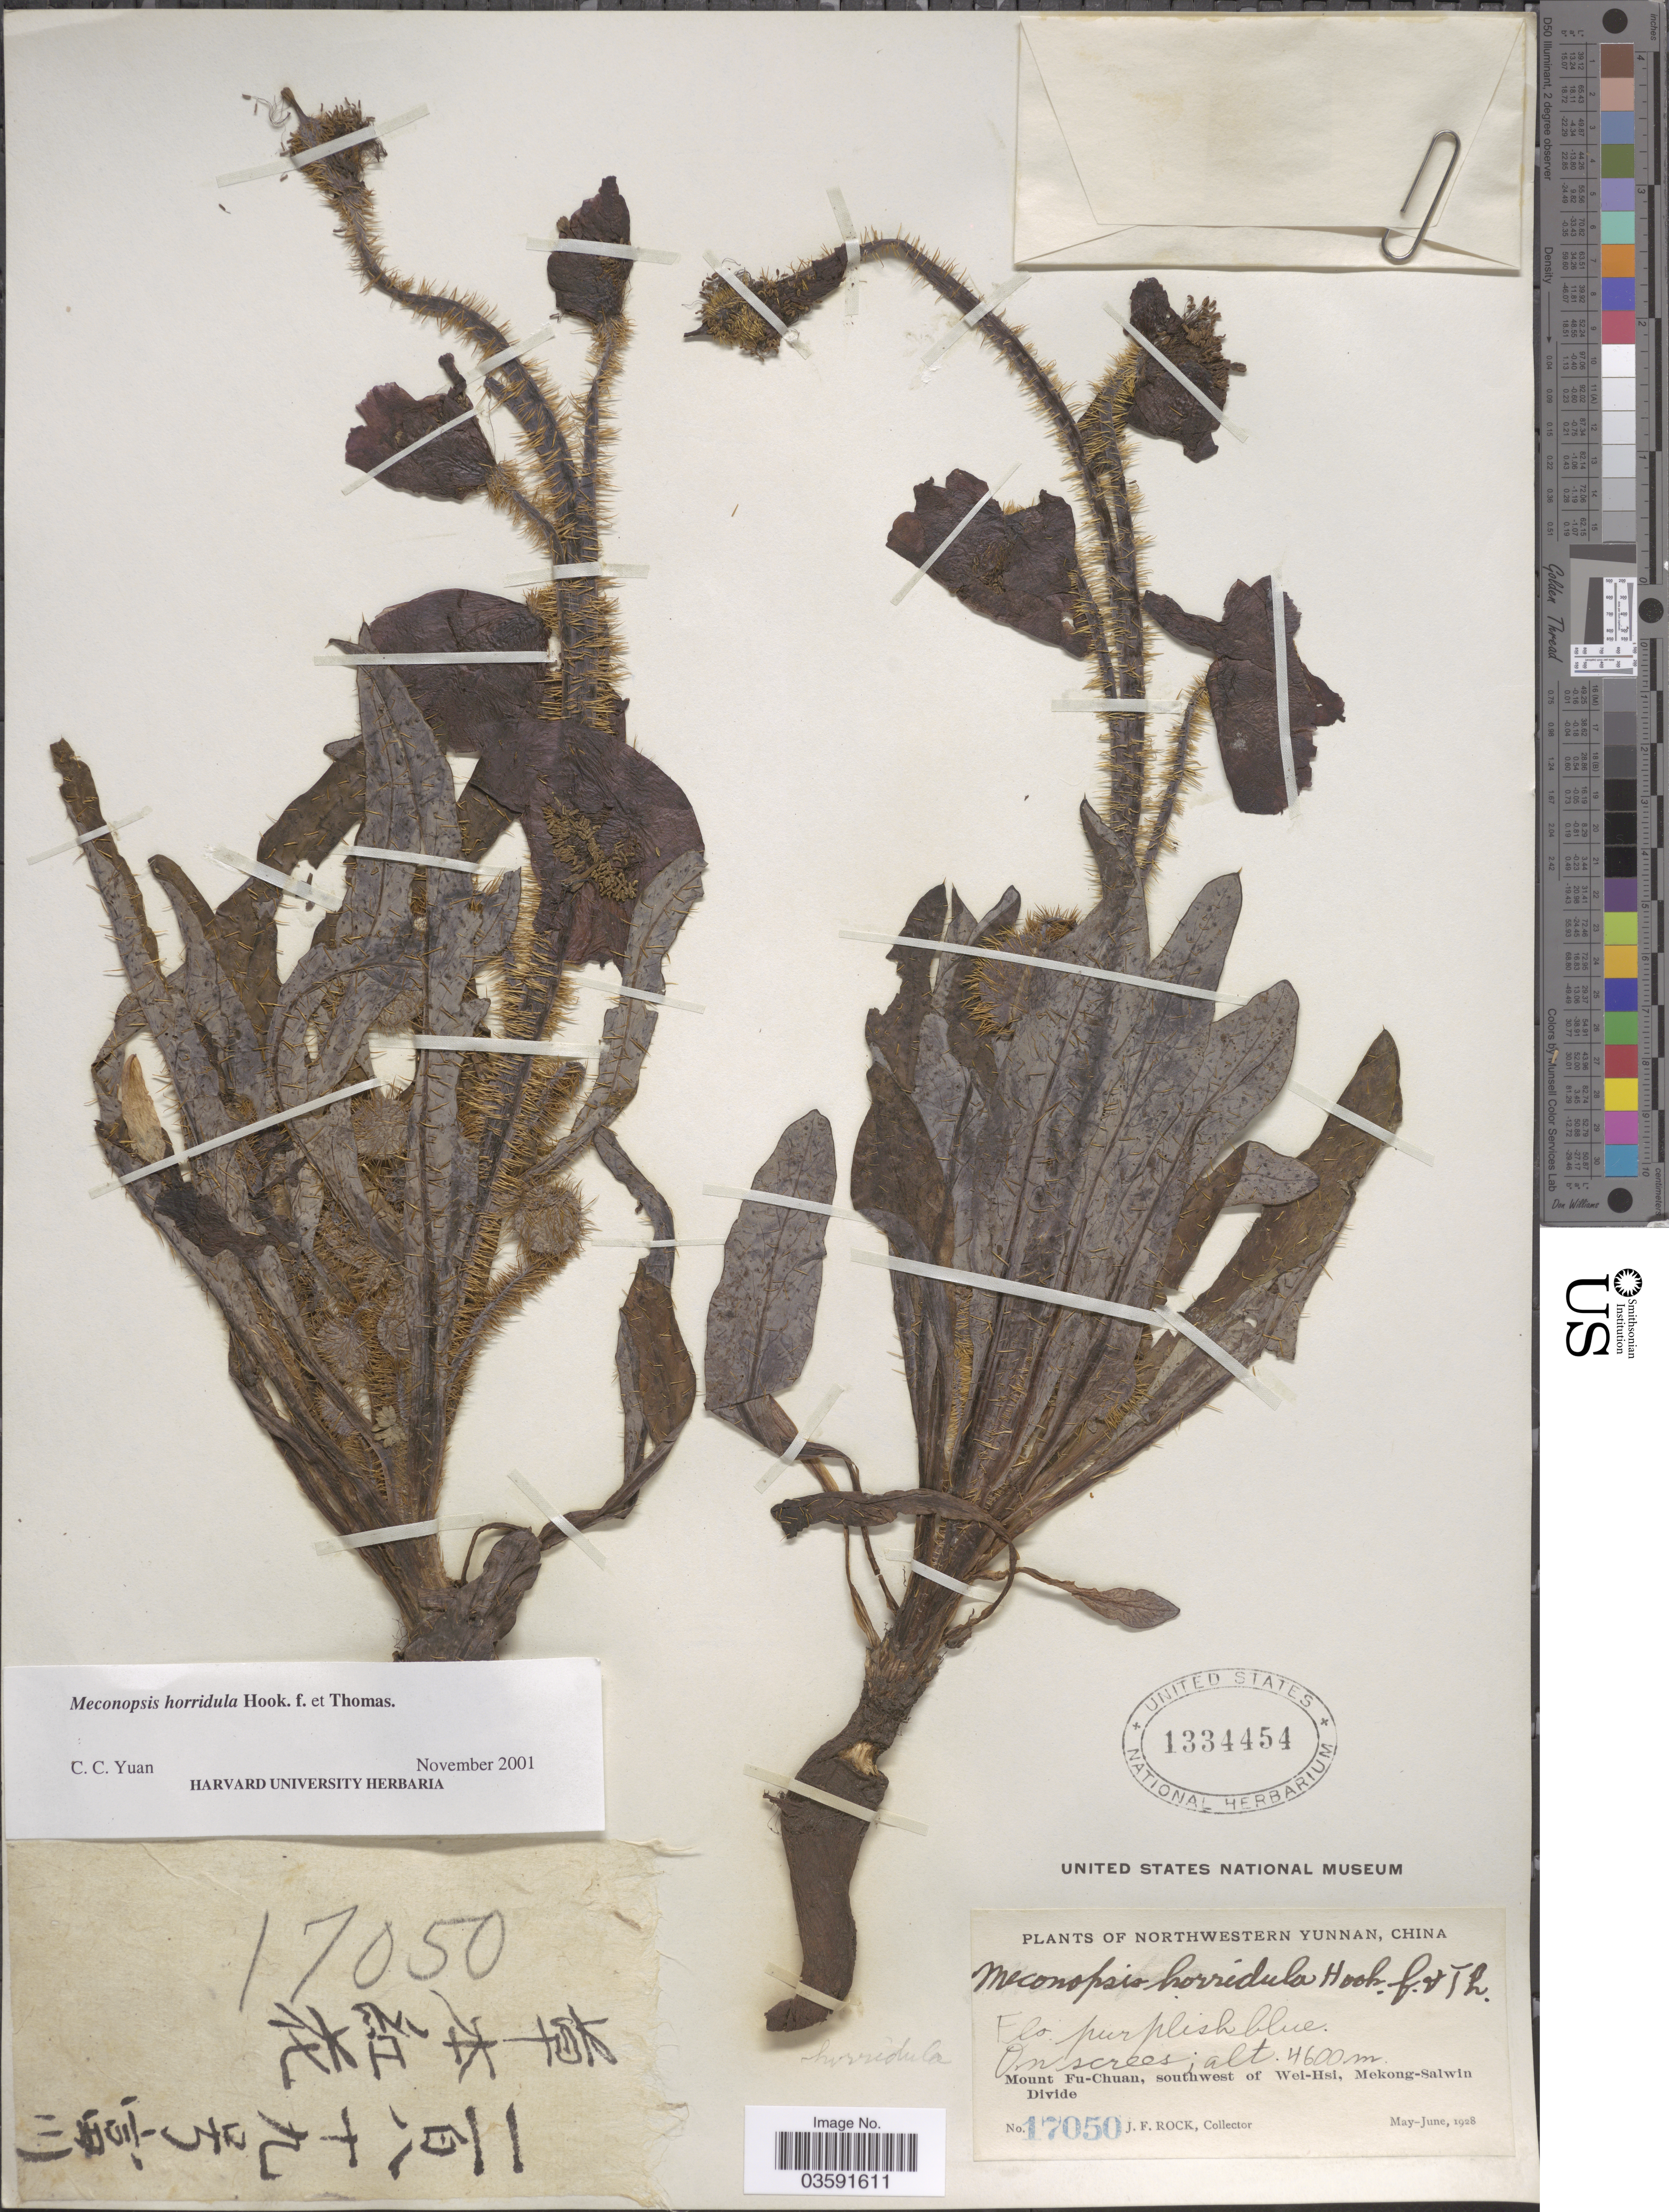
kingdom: Plantae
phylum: Tracheophyta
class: Magnoliopsida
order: Ranunculales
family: Papaveraceae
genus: Meconopsis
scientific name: Meconopsis horridula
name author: Hook. f. & Thomson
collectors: J. Rock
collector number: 17050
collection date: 1928-05/1928-06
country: China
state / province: Yunnan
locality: Northwestern Yunnan. Mount Fu-Chuan, southwest of Wei-Hsi, Mekong-Salwin Divide.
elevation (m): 4600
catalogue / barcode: US 1334454